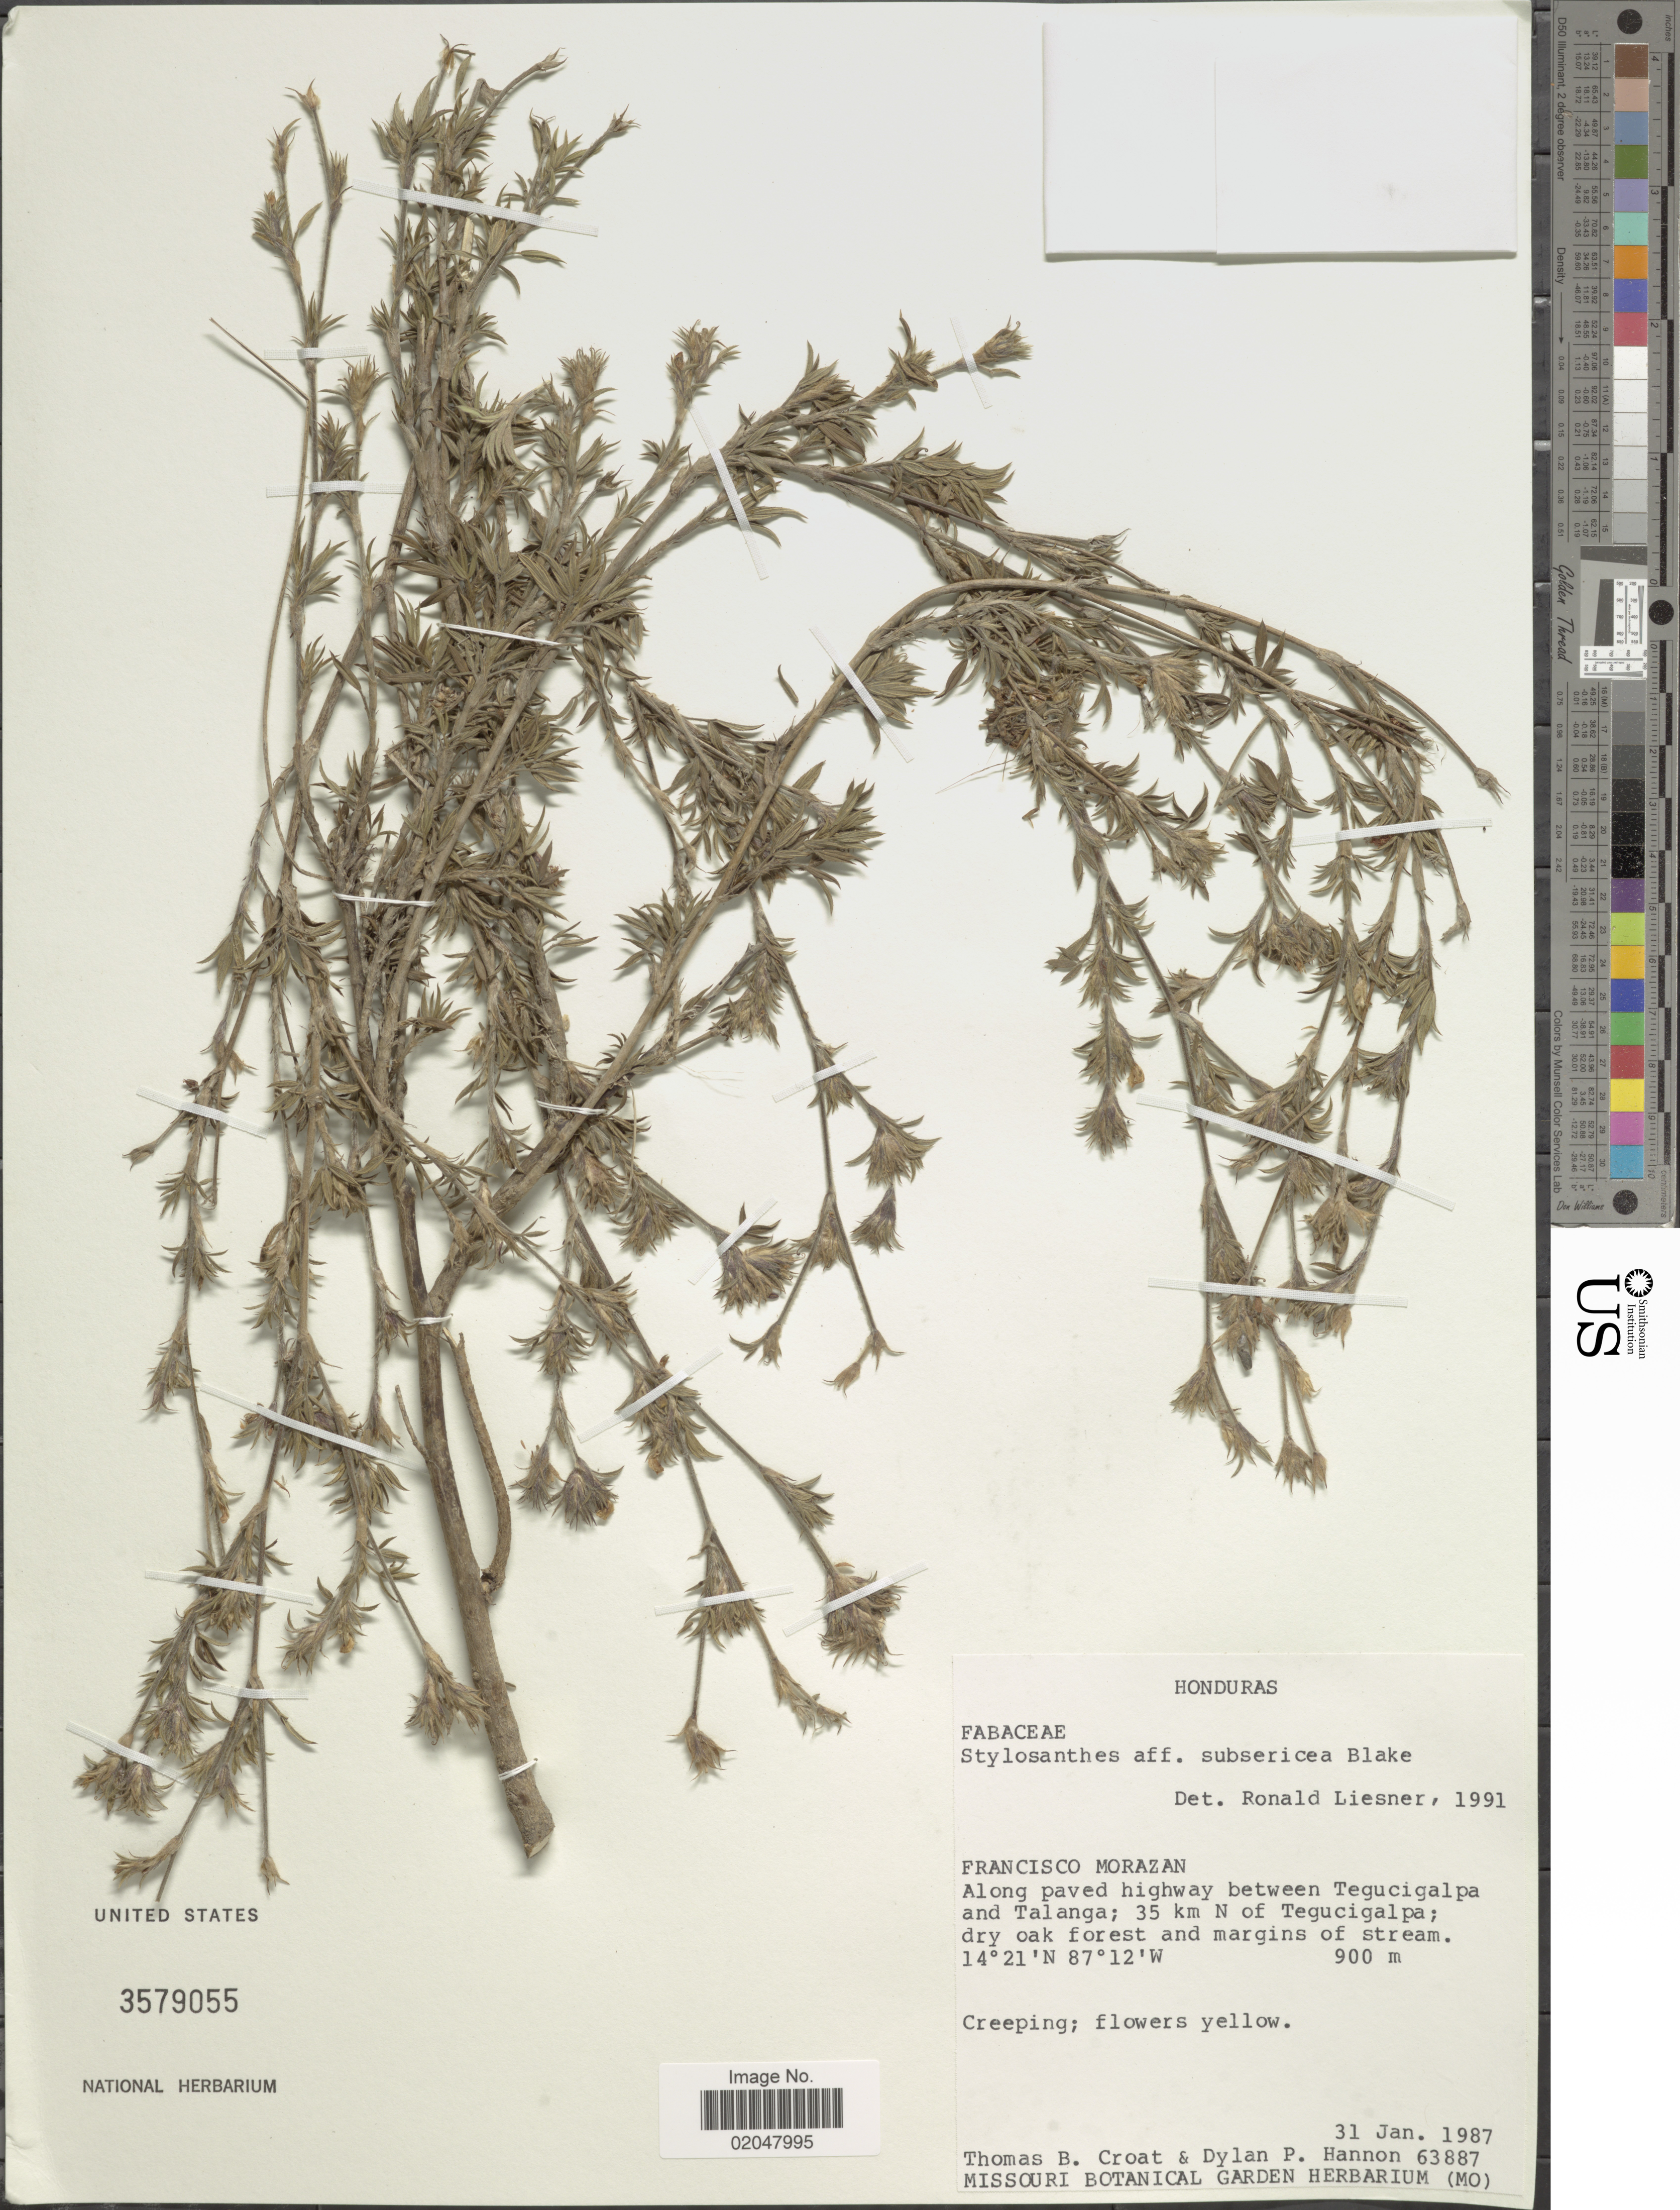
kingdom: Plantae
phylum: Tracheophyta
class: Magnoliopsida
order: Fabales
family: Fabaceae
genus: Stylosanthes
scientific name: Stylosanthes subsericea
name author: S.F. Blake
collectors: T. B. Croat & D. Hannon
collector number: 63887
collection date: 1987-01-31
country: Honduras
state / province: Fco. Morazán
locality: Along paved highway between Tegucigalpa and Talanga, 35 km N of Tegucigalpa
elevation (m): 900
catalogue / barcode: US 3579055